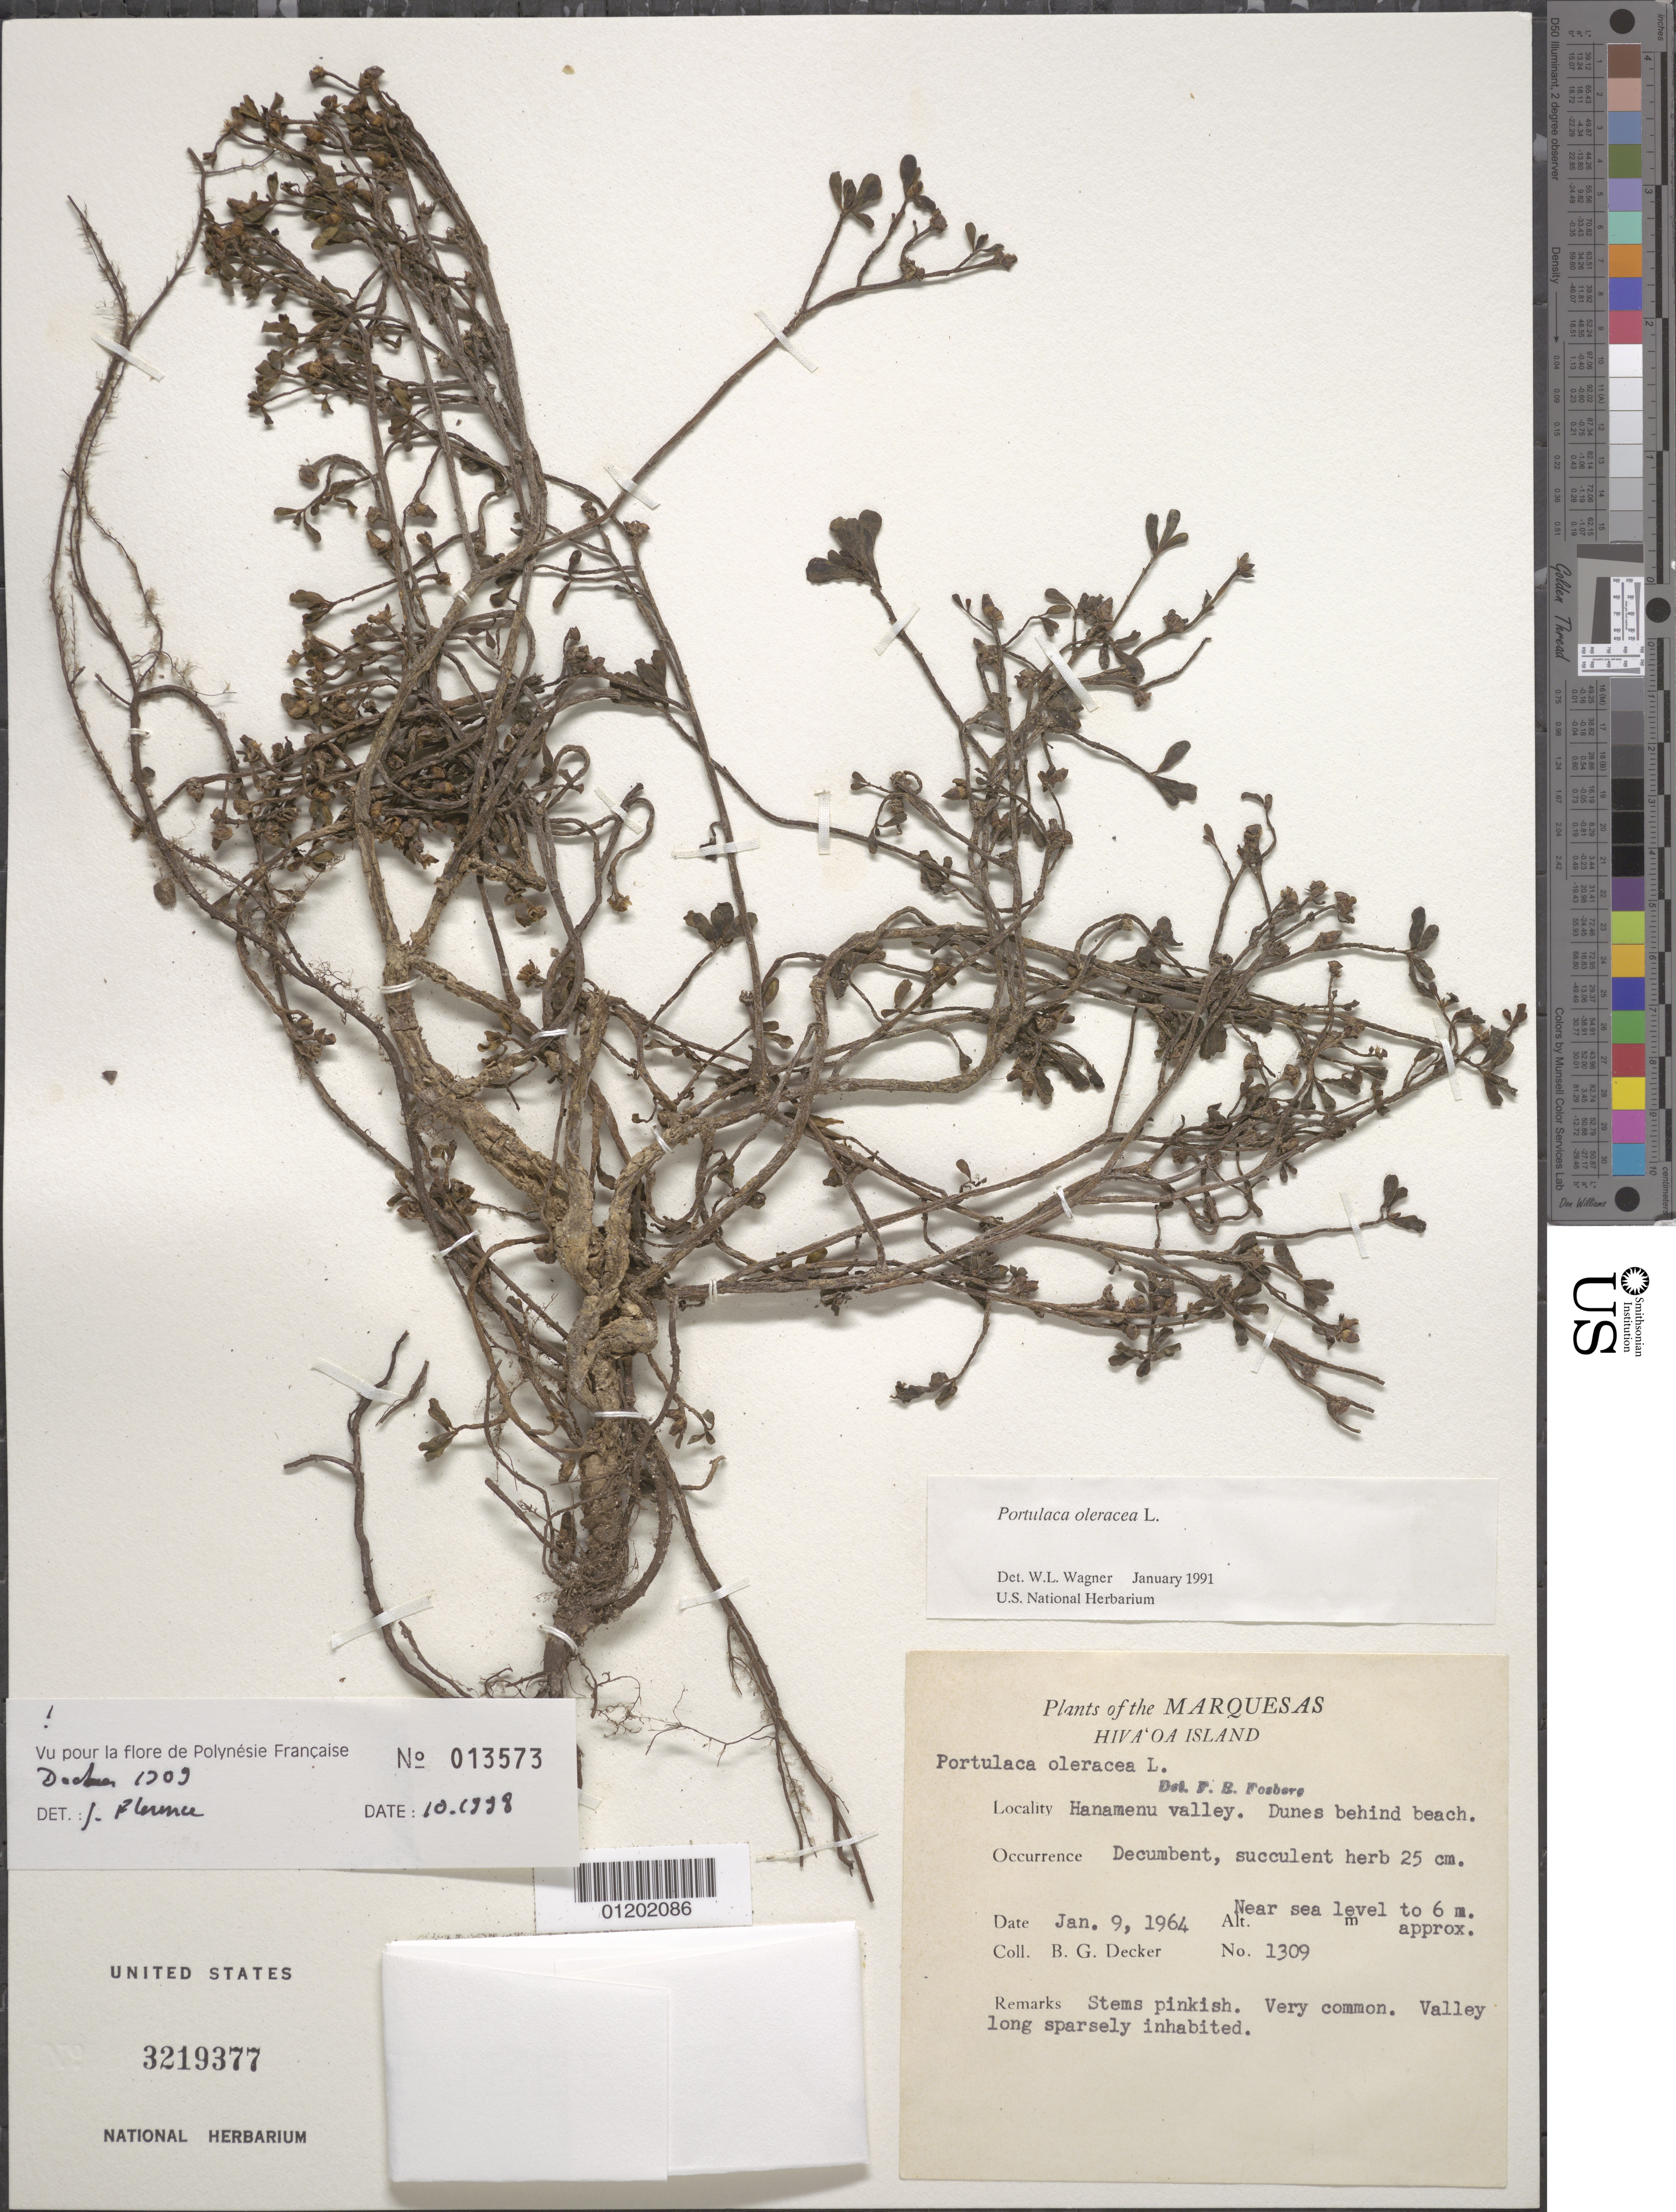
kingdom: Plantae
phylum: Tracheophyta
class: Magnoliopsida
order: Caryophyllales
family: Portulacaceae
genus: Portulaca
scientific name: Portulaca oleracea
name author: L.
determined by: Wagner, W. L., (BOT), Smithsonian Institution - National Museum of Natural History (UNITED STATES)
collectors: B. G. Decker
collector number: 1309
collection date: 1964-01-09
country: French Polynesia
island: Hiva Oa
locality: Hanamenu Valley, dunes behind beach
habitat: Very common. Valley long sparsely inhabited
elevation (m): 0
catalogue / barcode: US 3219377